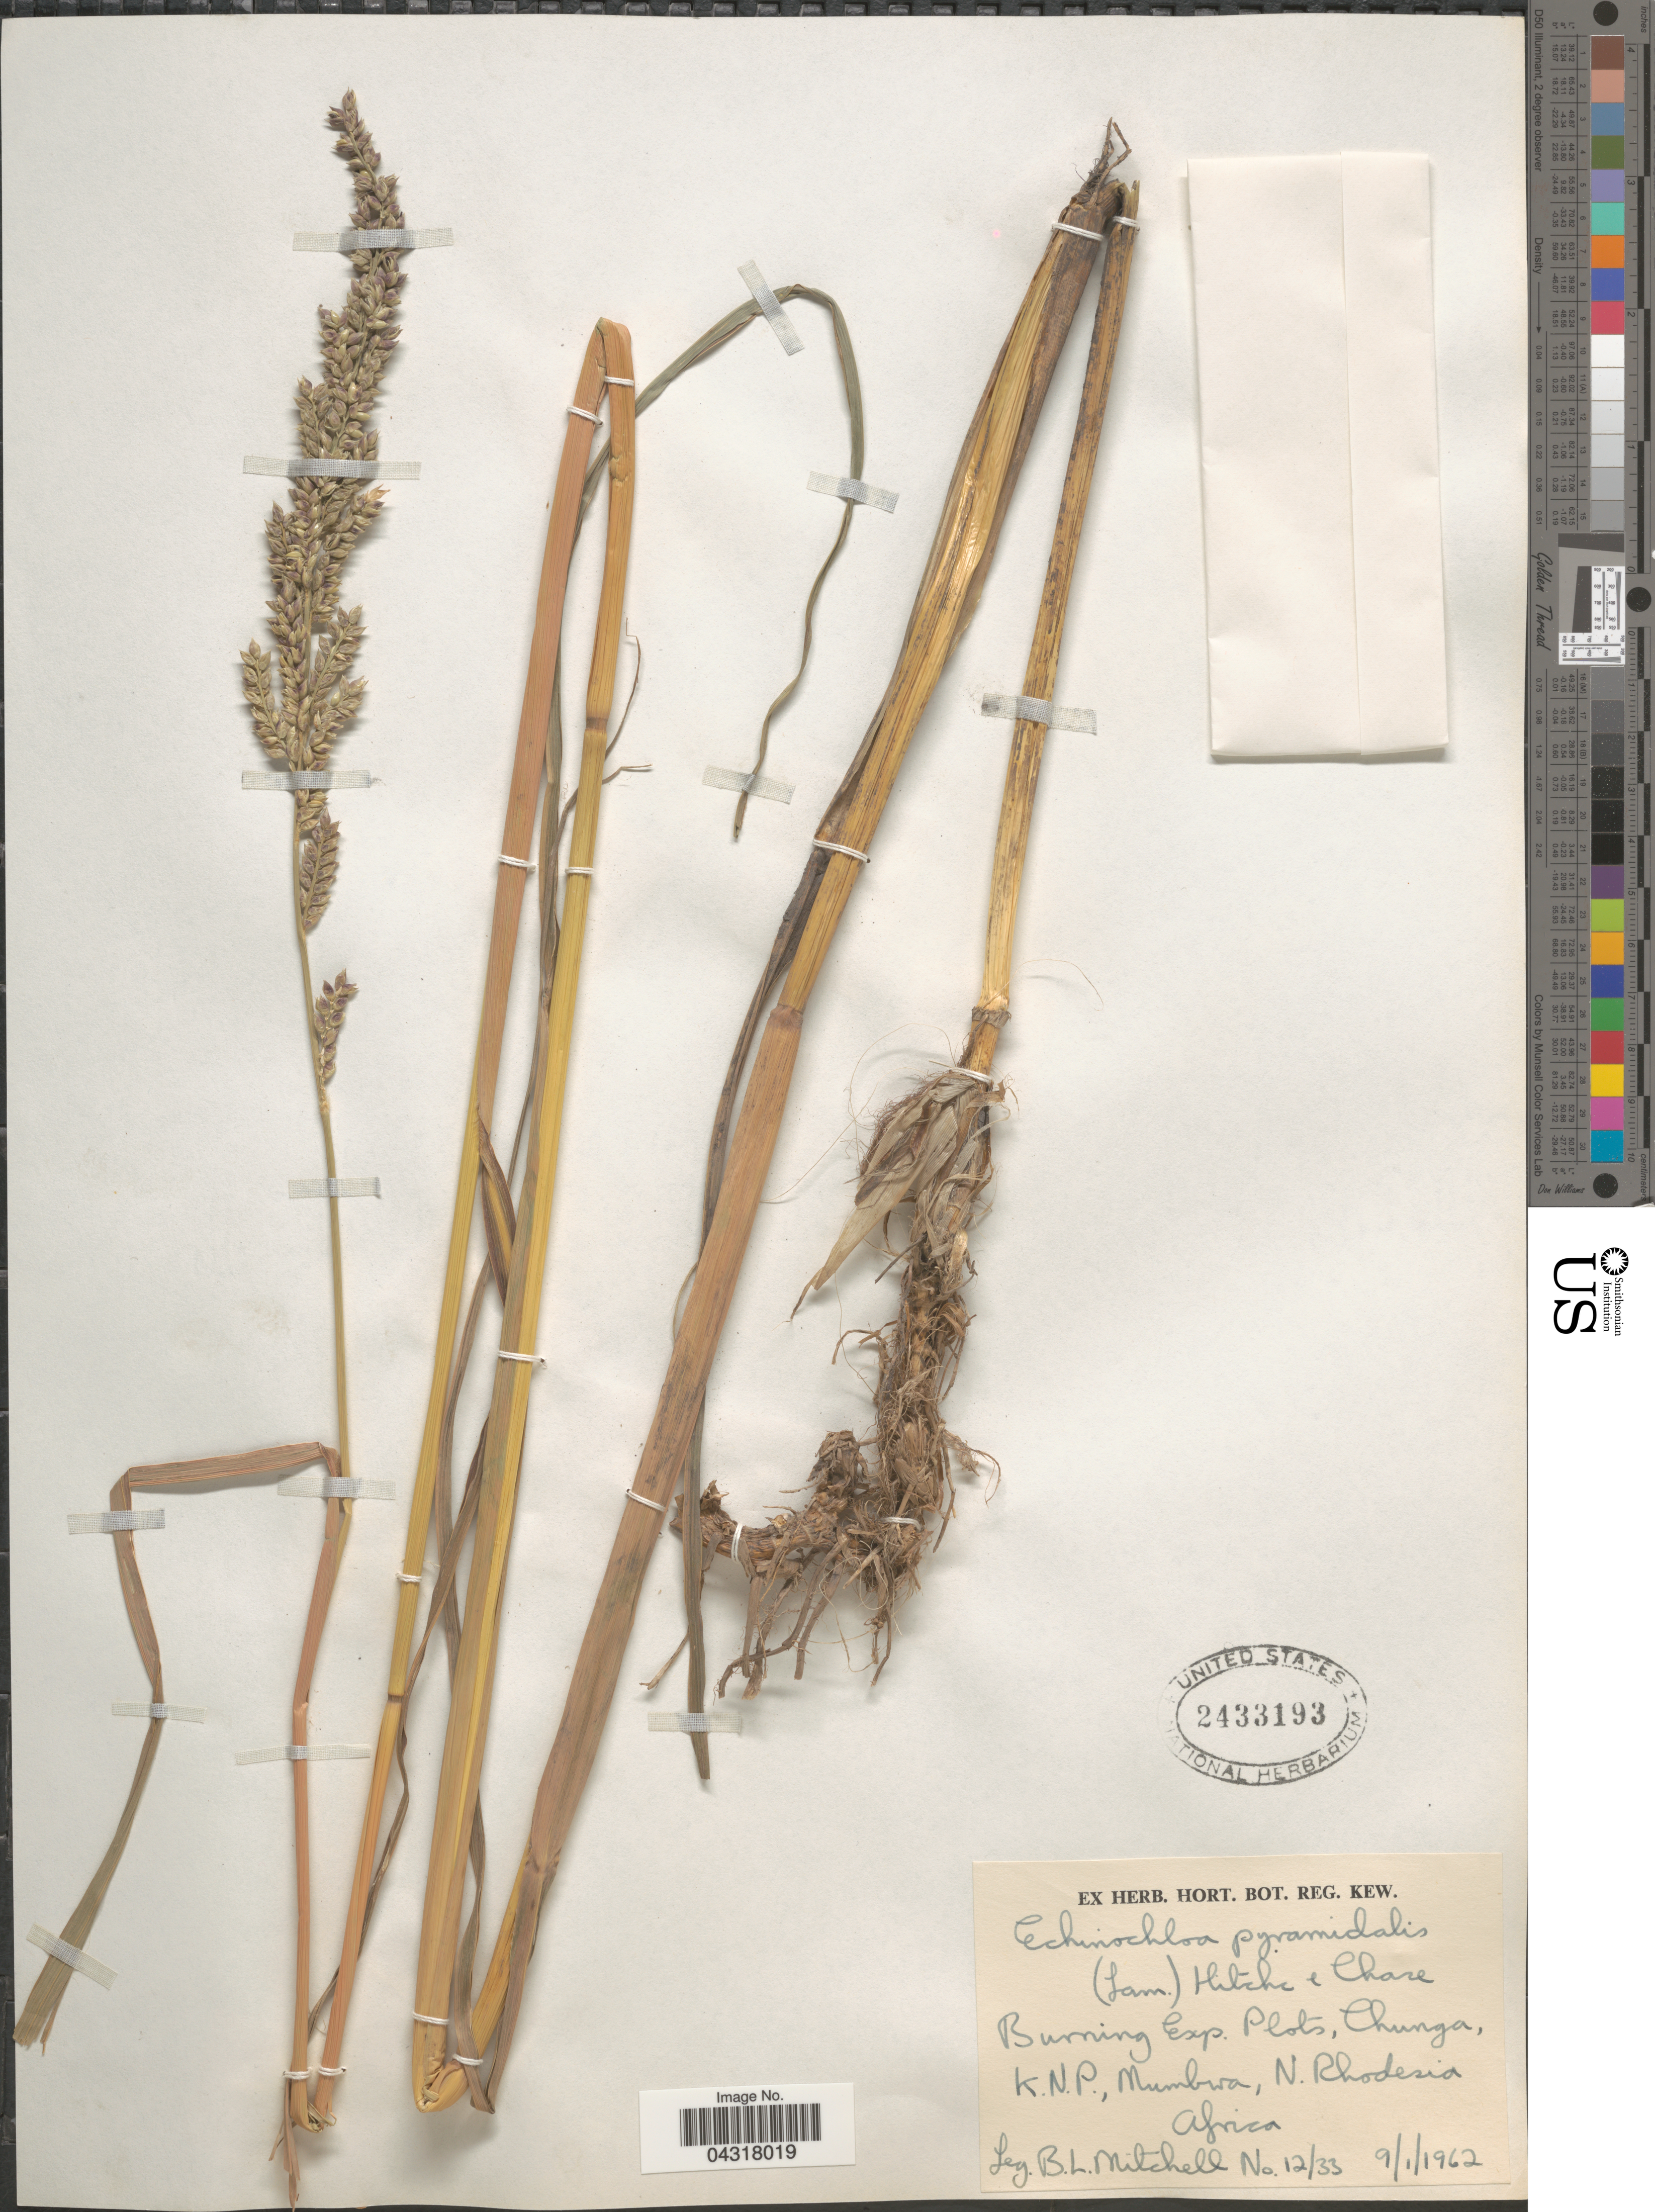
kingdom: Plantae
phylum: Tracheophyta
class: Liliopsida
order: Poales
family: Poaceae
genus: Echinochloa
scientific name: Echinochloa pyramidalis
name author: (Lam.) Hitchc. & Chase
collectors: B. Mitchell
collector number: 12/33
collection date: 1962-01-09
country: Zambia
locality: Burning Exp. Plots, Chunga, K.N.P., Mumbwa, N. Rhodesia.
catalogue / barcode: US 2433193